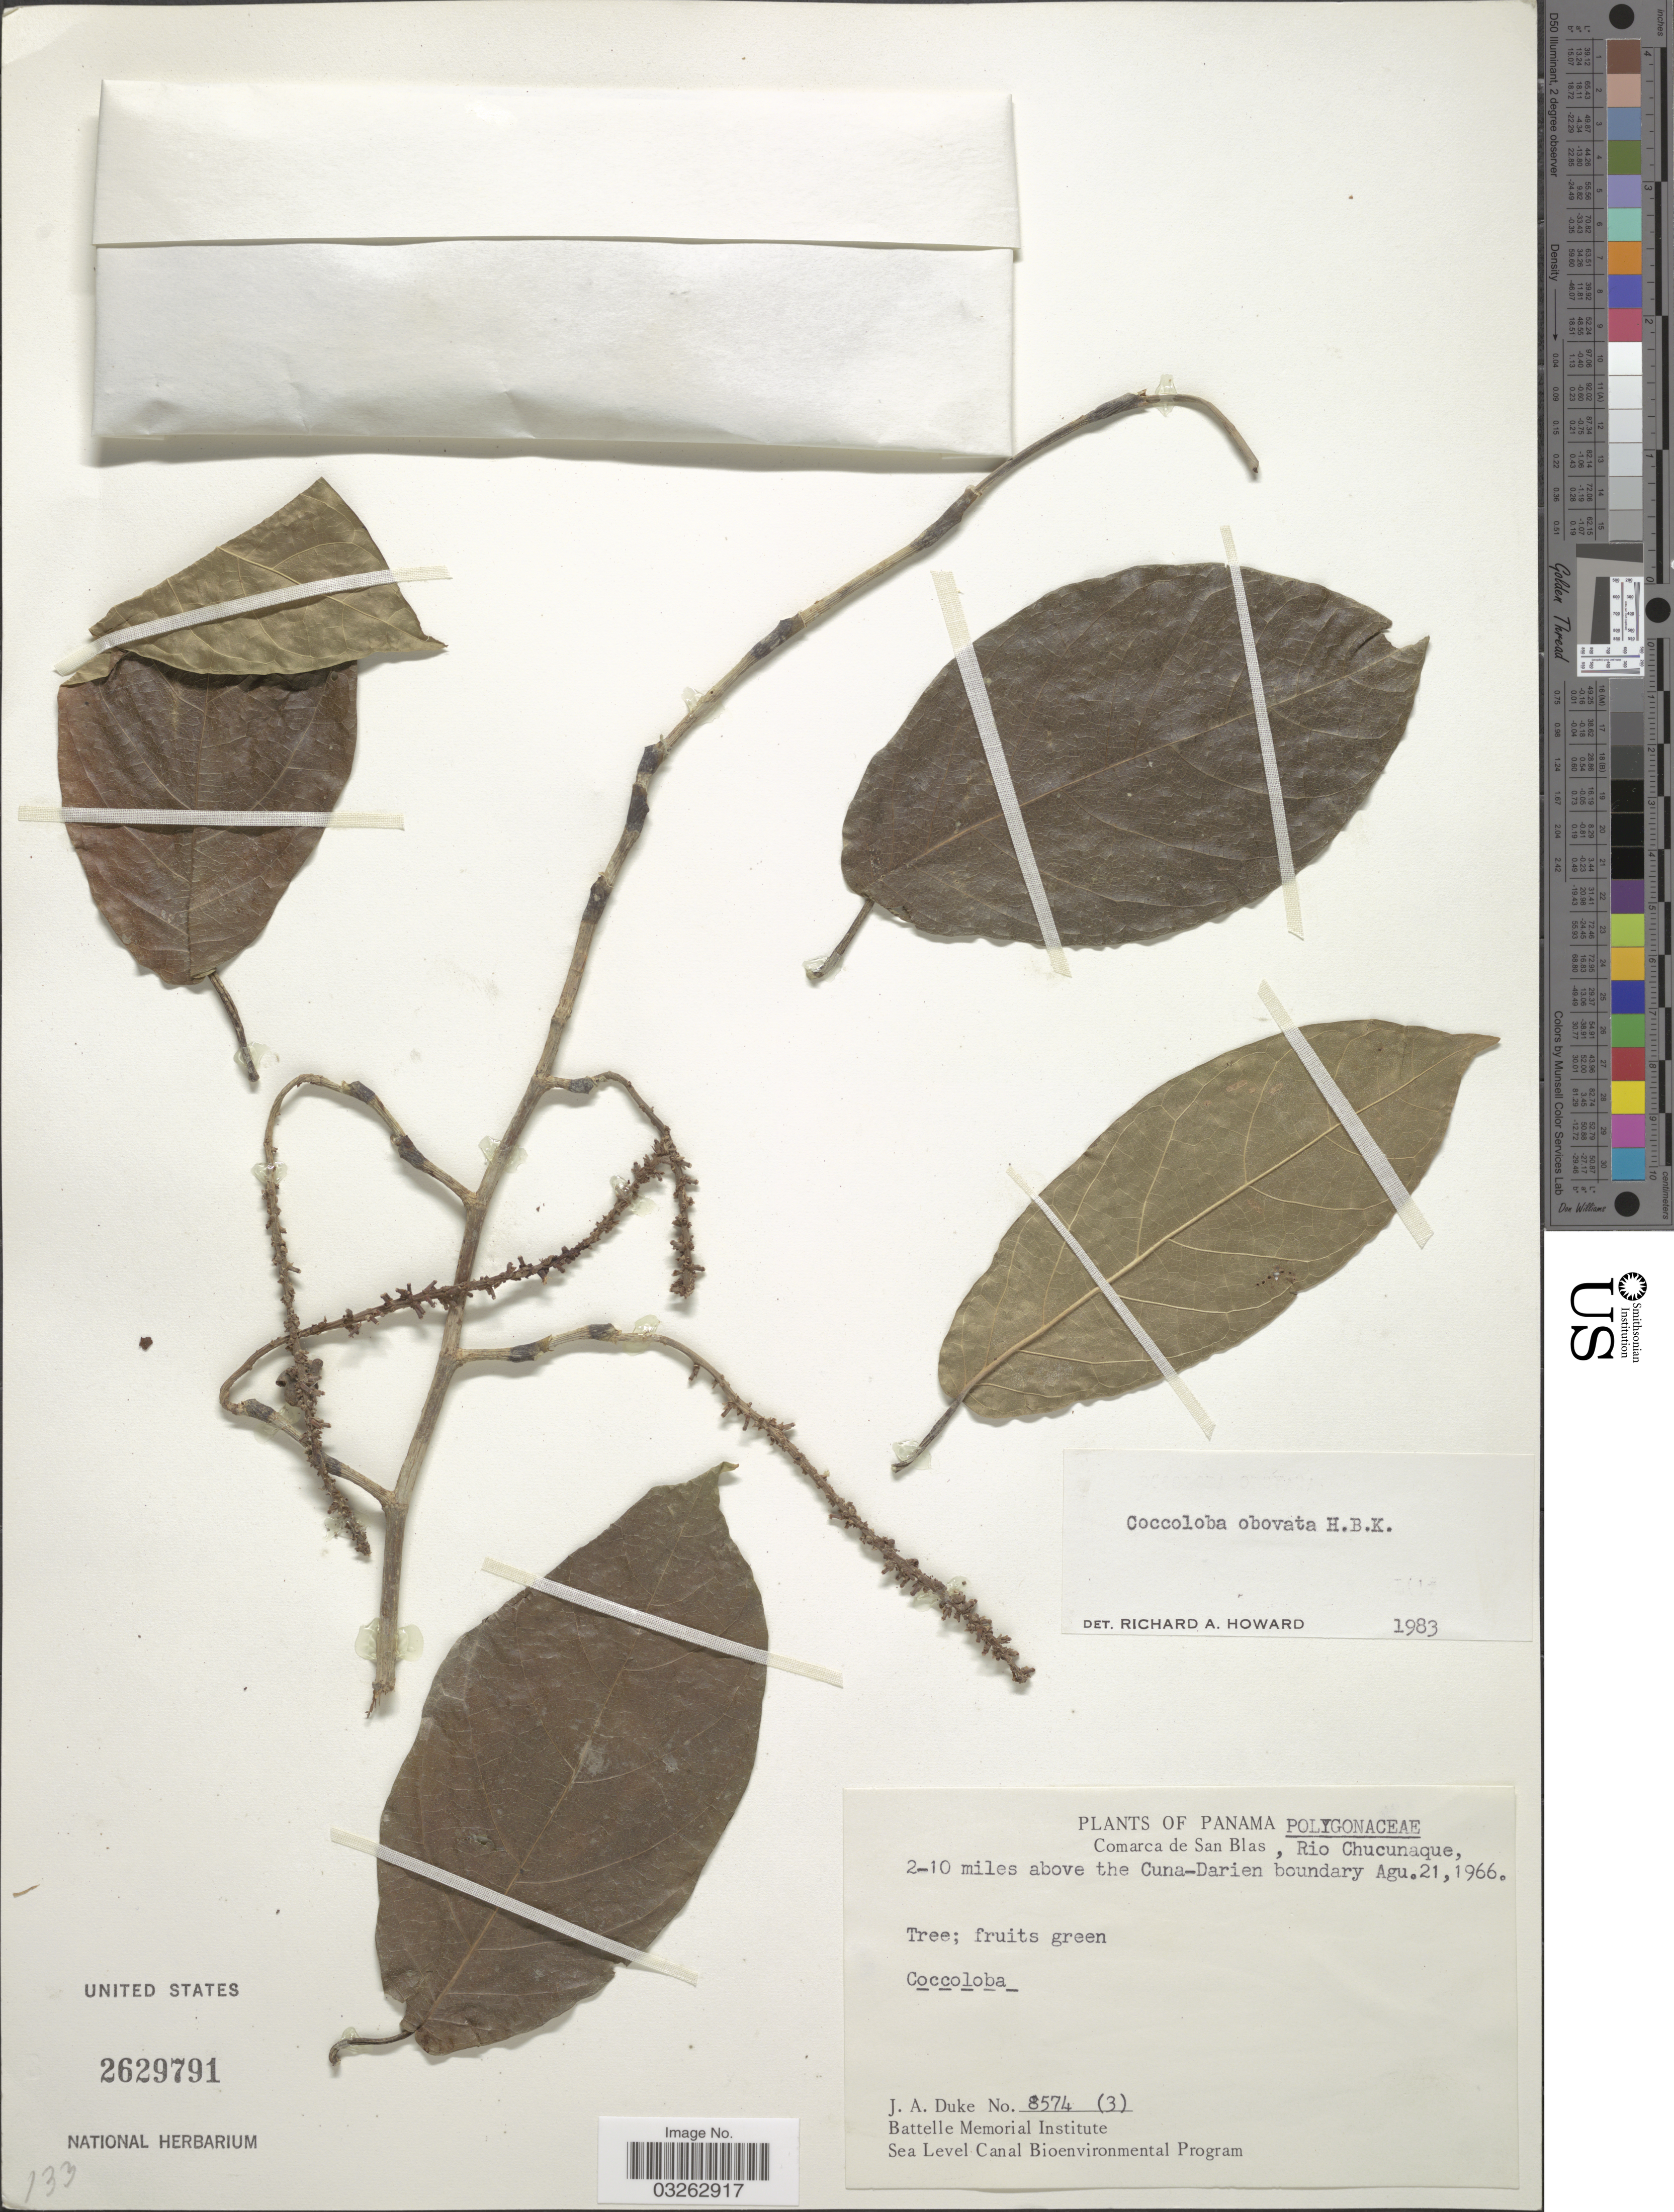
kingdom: Plantae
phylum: Tracheophyta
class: Magnoliopsida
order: Caryophyllales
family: Polygonaceae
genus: Coccoloba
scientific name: Coccoloba obovata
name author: Kunth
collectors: J. A. Duke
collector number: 8574 (3)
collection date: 1966-08-21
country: Panama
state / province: Kuna Yala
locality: Comarca de San Blas, Rio Chucunaque, 2-10 miles above the Cuna-Darien boundary.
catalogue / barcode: US 2629791